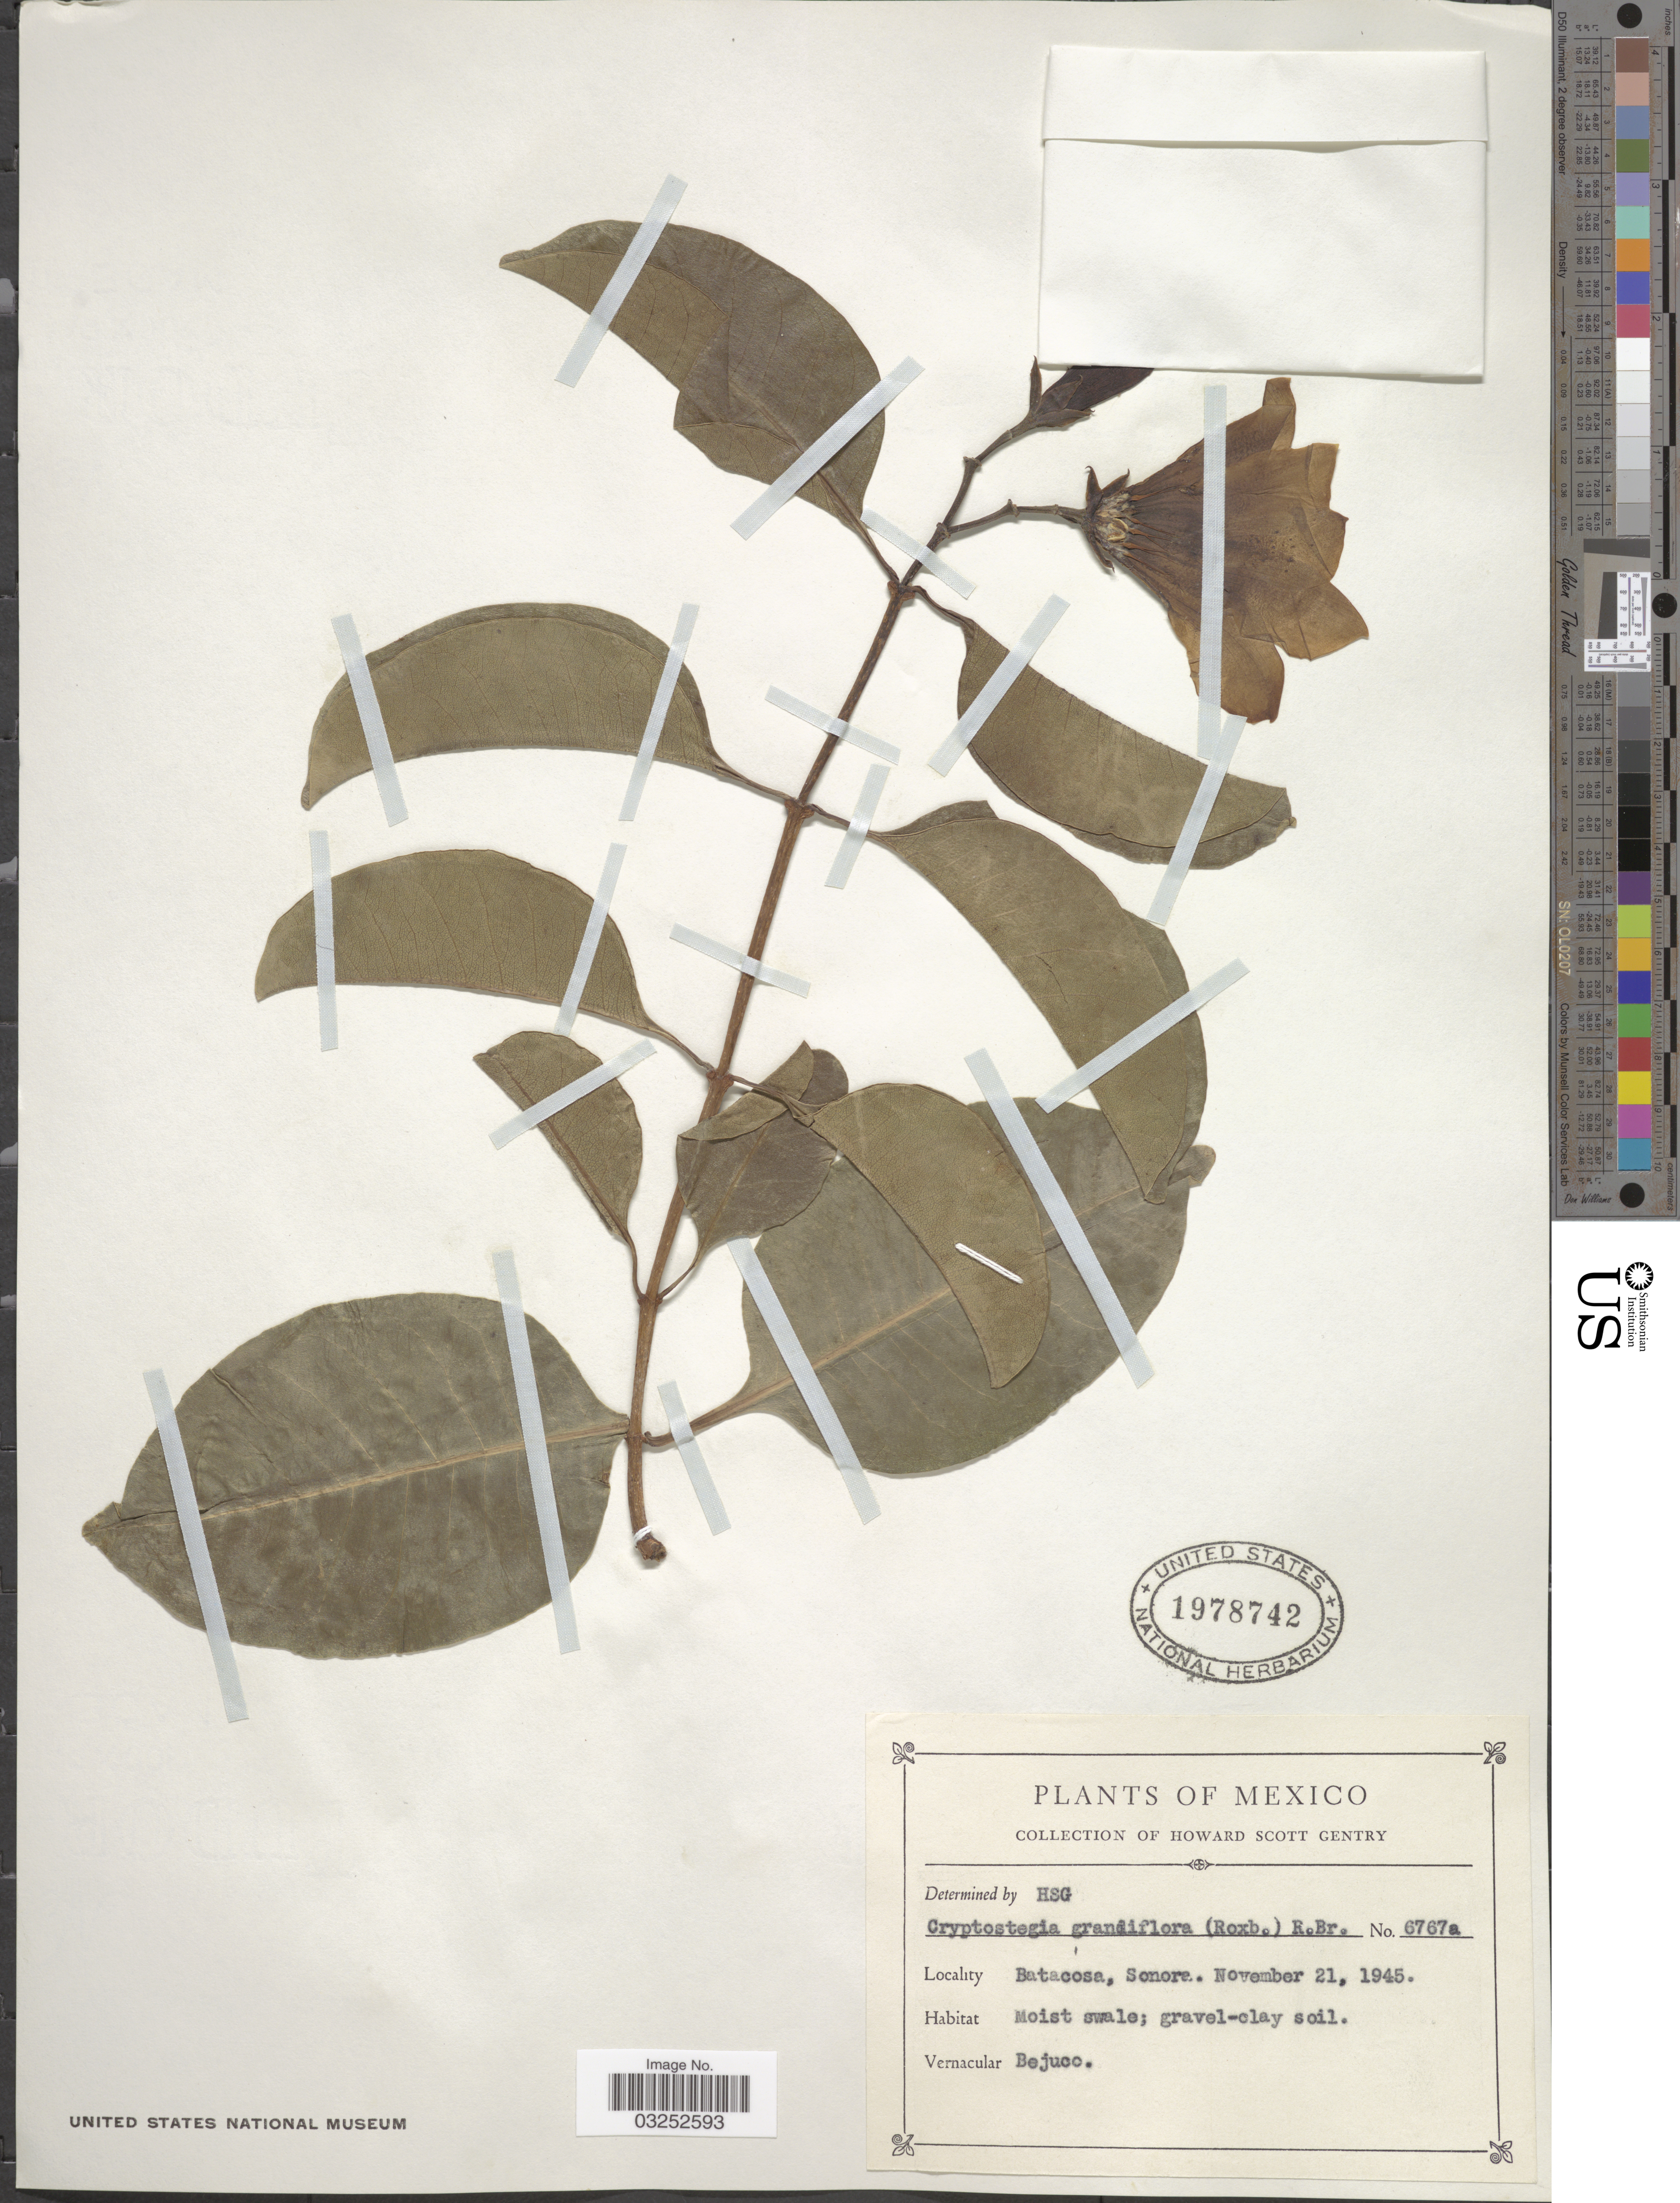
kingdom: Plantae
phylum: Tracheophyta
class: Magnoliopsida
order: Gentianales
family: Apocynaceae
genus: Cryptostegia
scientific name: Cryptostegia grandiflora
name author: Roxb. ex R. Br.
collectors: H. S. Gentry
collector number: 6767a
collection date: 1945-11-21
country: Mexico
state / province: Sonora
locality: Batacosa.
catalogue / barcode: US 1978742